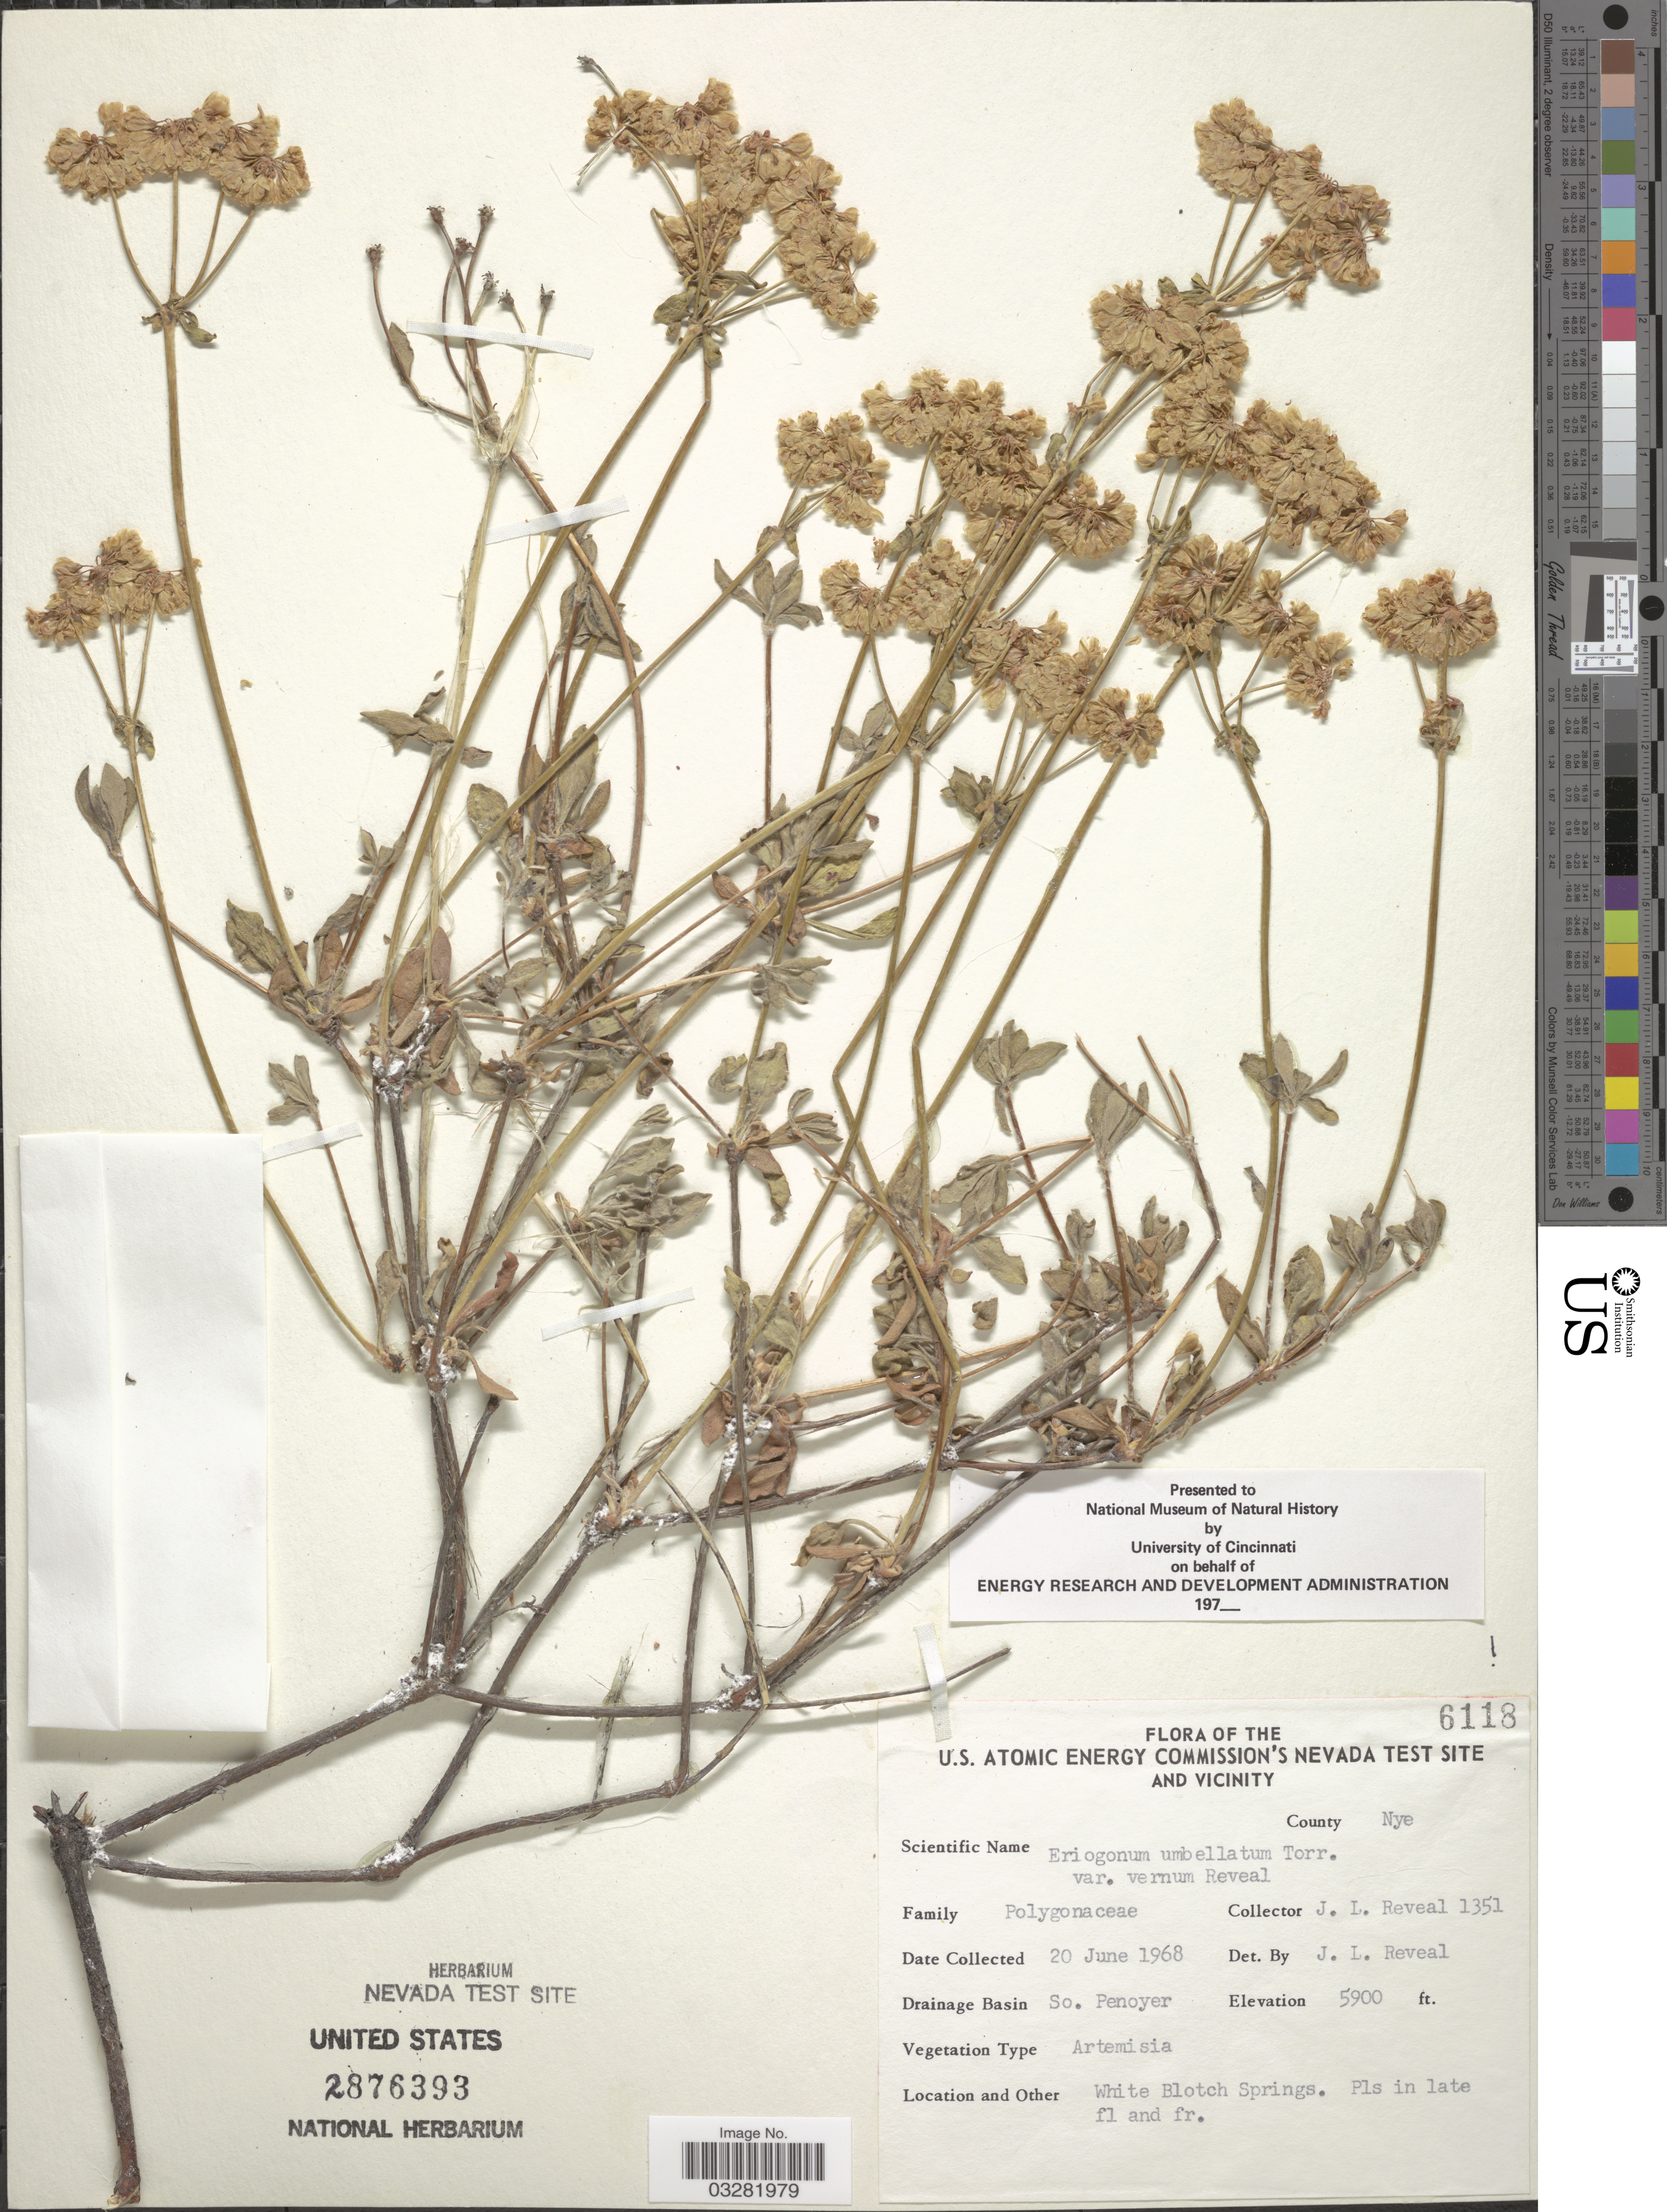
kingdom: Plantae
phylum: Tracheophyta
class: Magnoliopsida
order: Caryophyllales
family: Polygonaceae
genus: Eriogonum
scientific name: Eriogonum umbellatum var. vernum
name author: Reveal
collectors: J. L. Reveal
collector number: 1351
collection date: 1968-06-20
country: United States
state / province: Nevada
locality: The U.S. Atomic Energy Commission's Nevada Test Site and Vicinity. County Nye. Drainage Basin So. Penoyer. White Blotch Springs.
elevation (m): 1798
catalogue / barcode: US 2876393